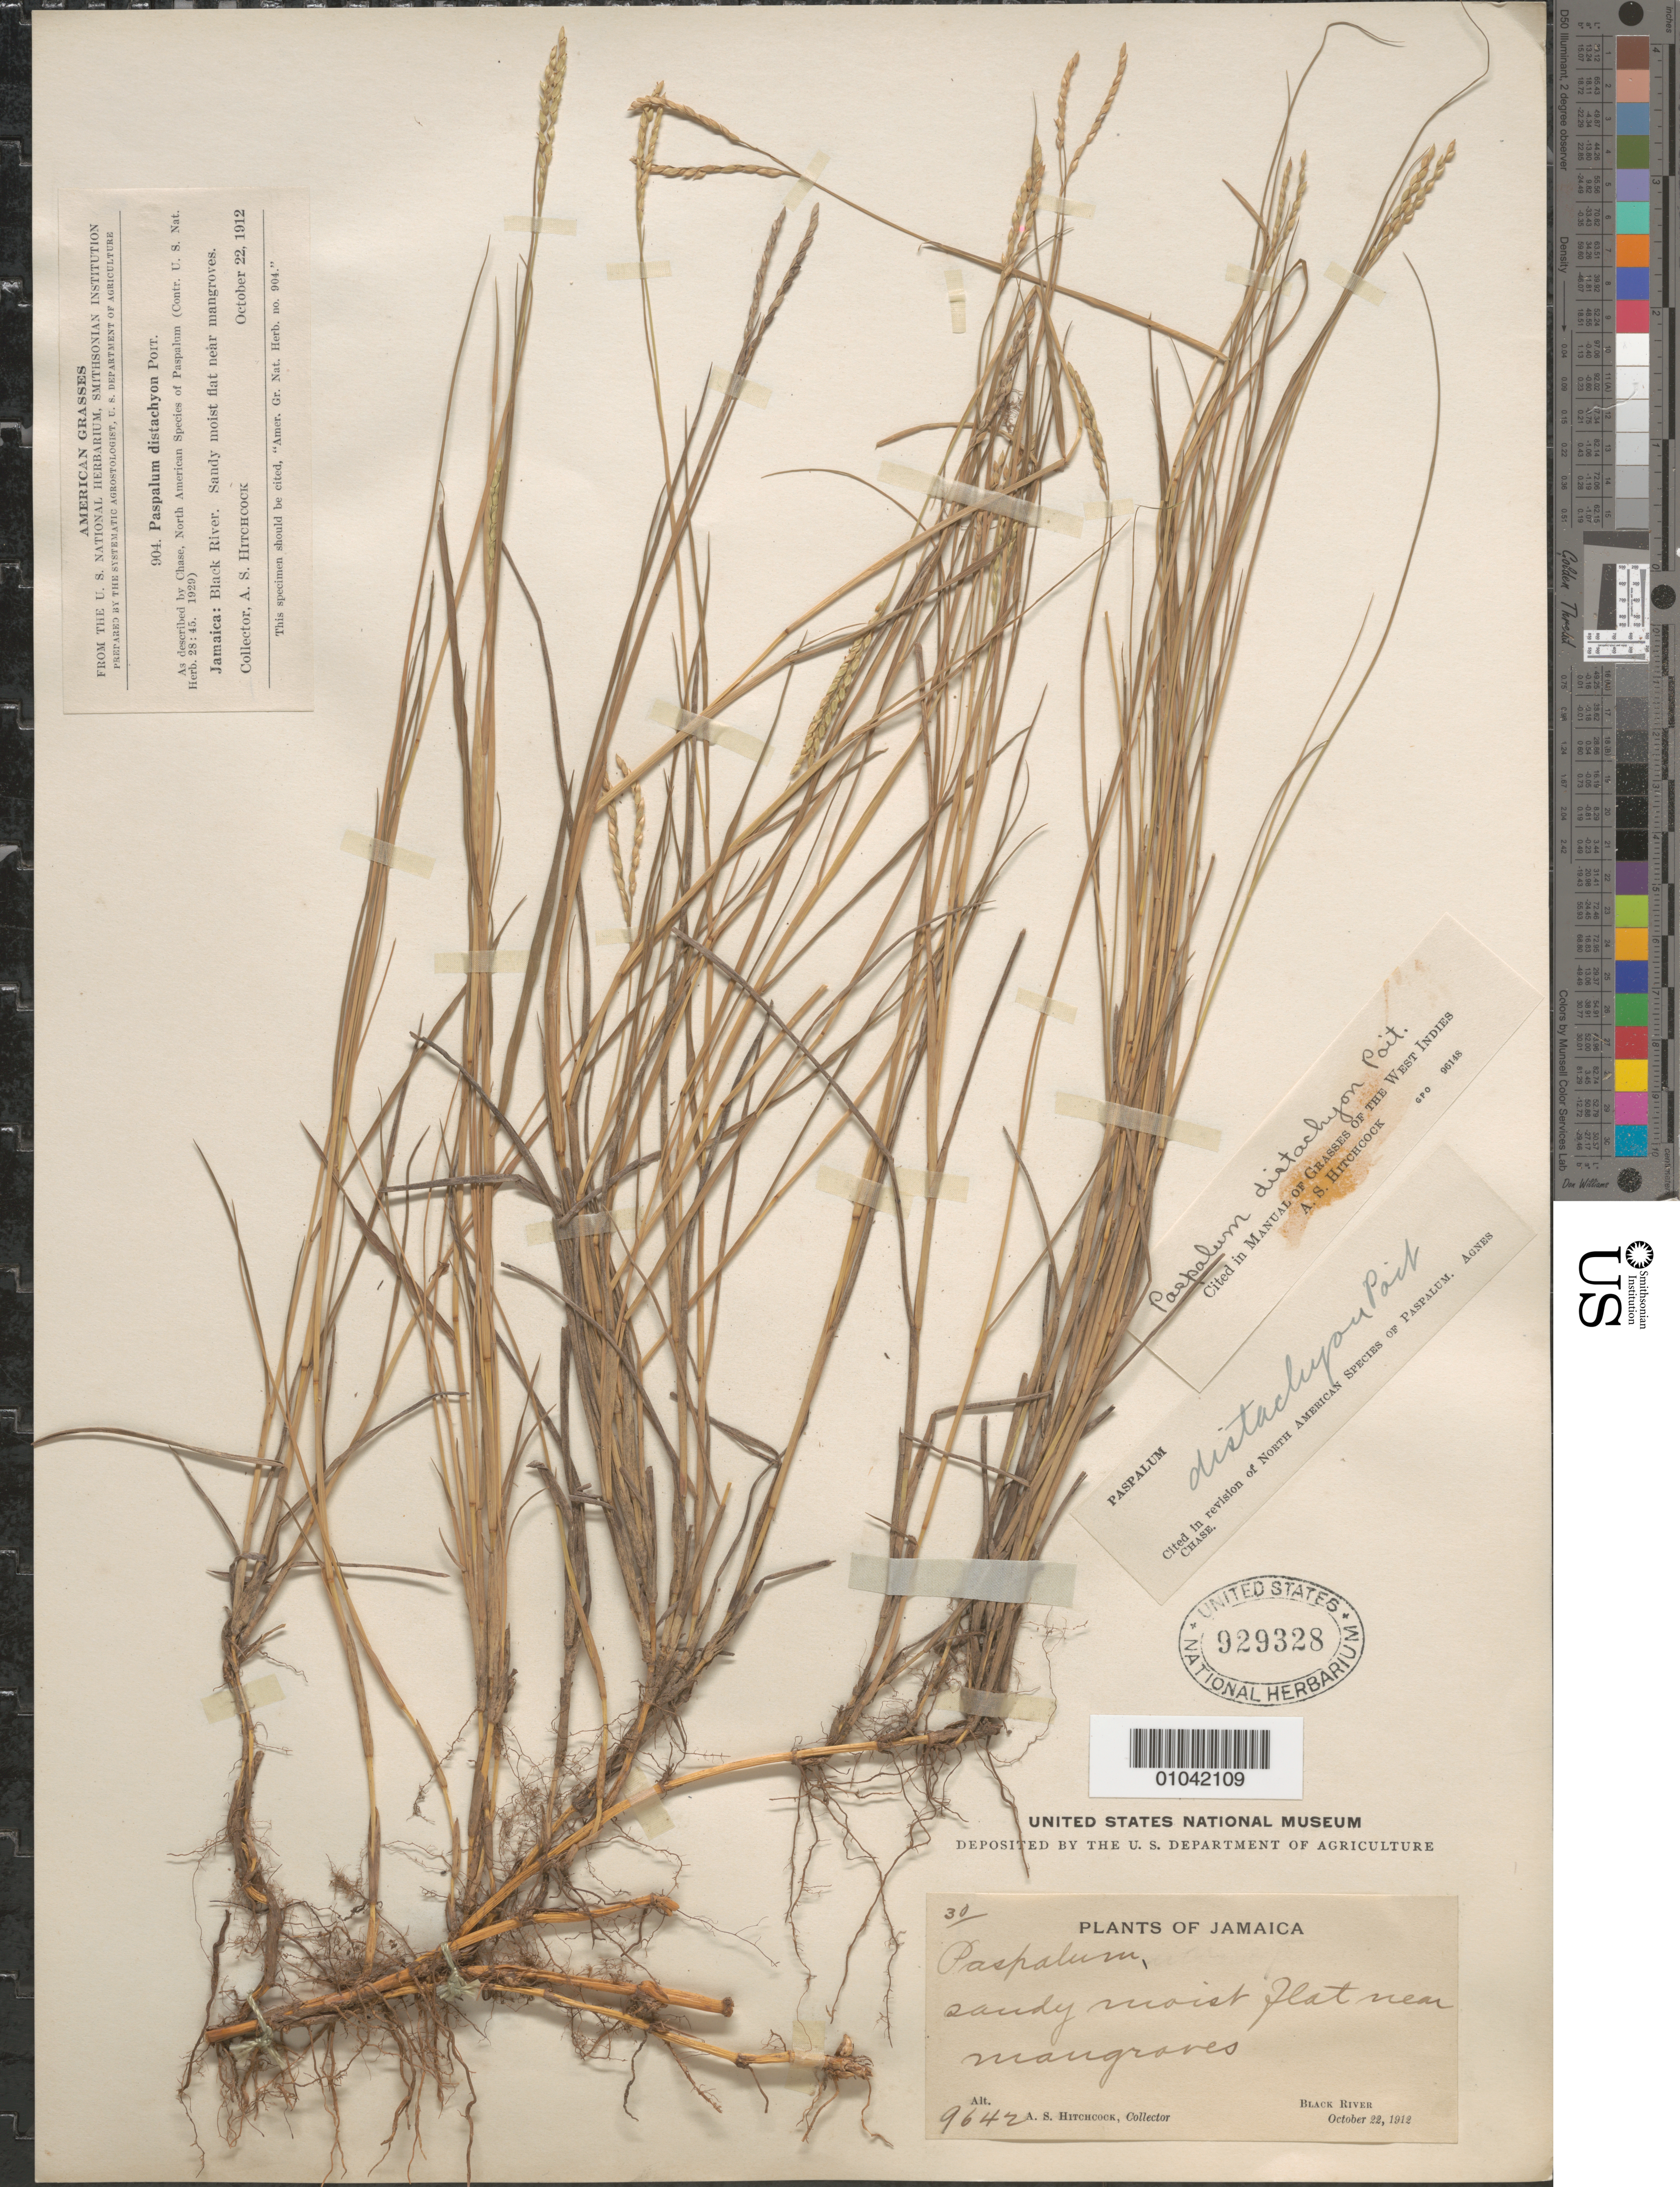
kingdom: Plantae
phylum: Tracheophyta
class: Liliopsida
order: Poales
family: Poaceae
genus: Paspalum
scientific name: Paspalum paspalodes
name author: (Michx.) Scribn.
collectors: A. S. Hitchcock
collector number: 9642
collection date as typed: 22 Oct 1912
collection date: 1912-10-22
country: Jamaica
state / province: Saint Elizabeth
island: Jamaica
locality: Black River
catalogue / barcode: US 929328